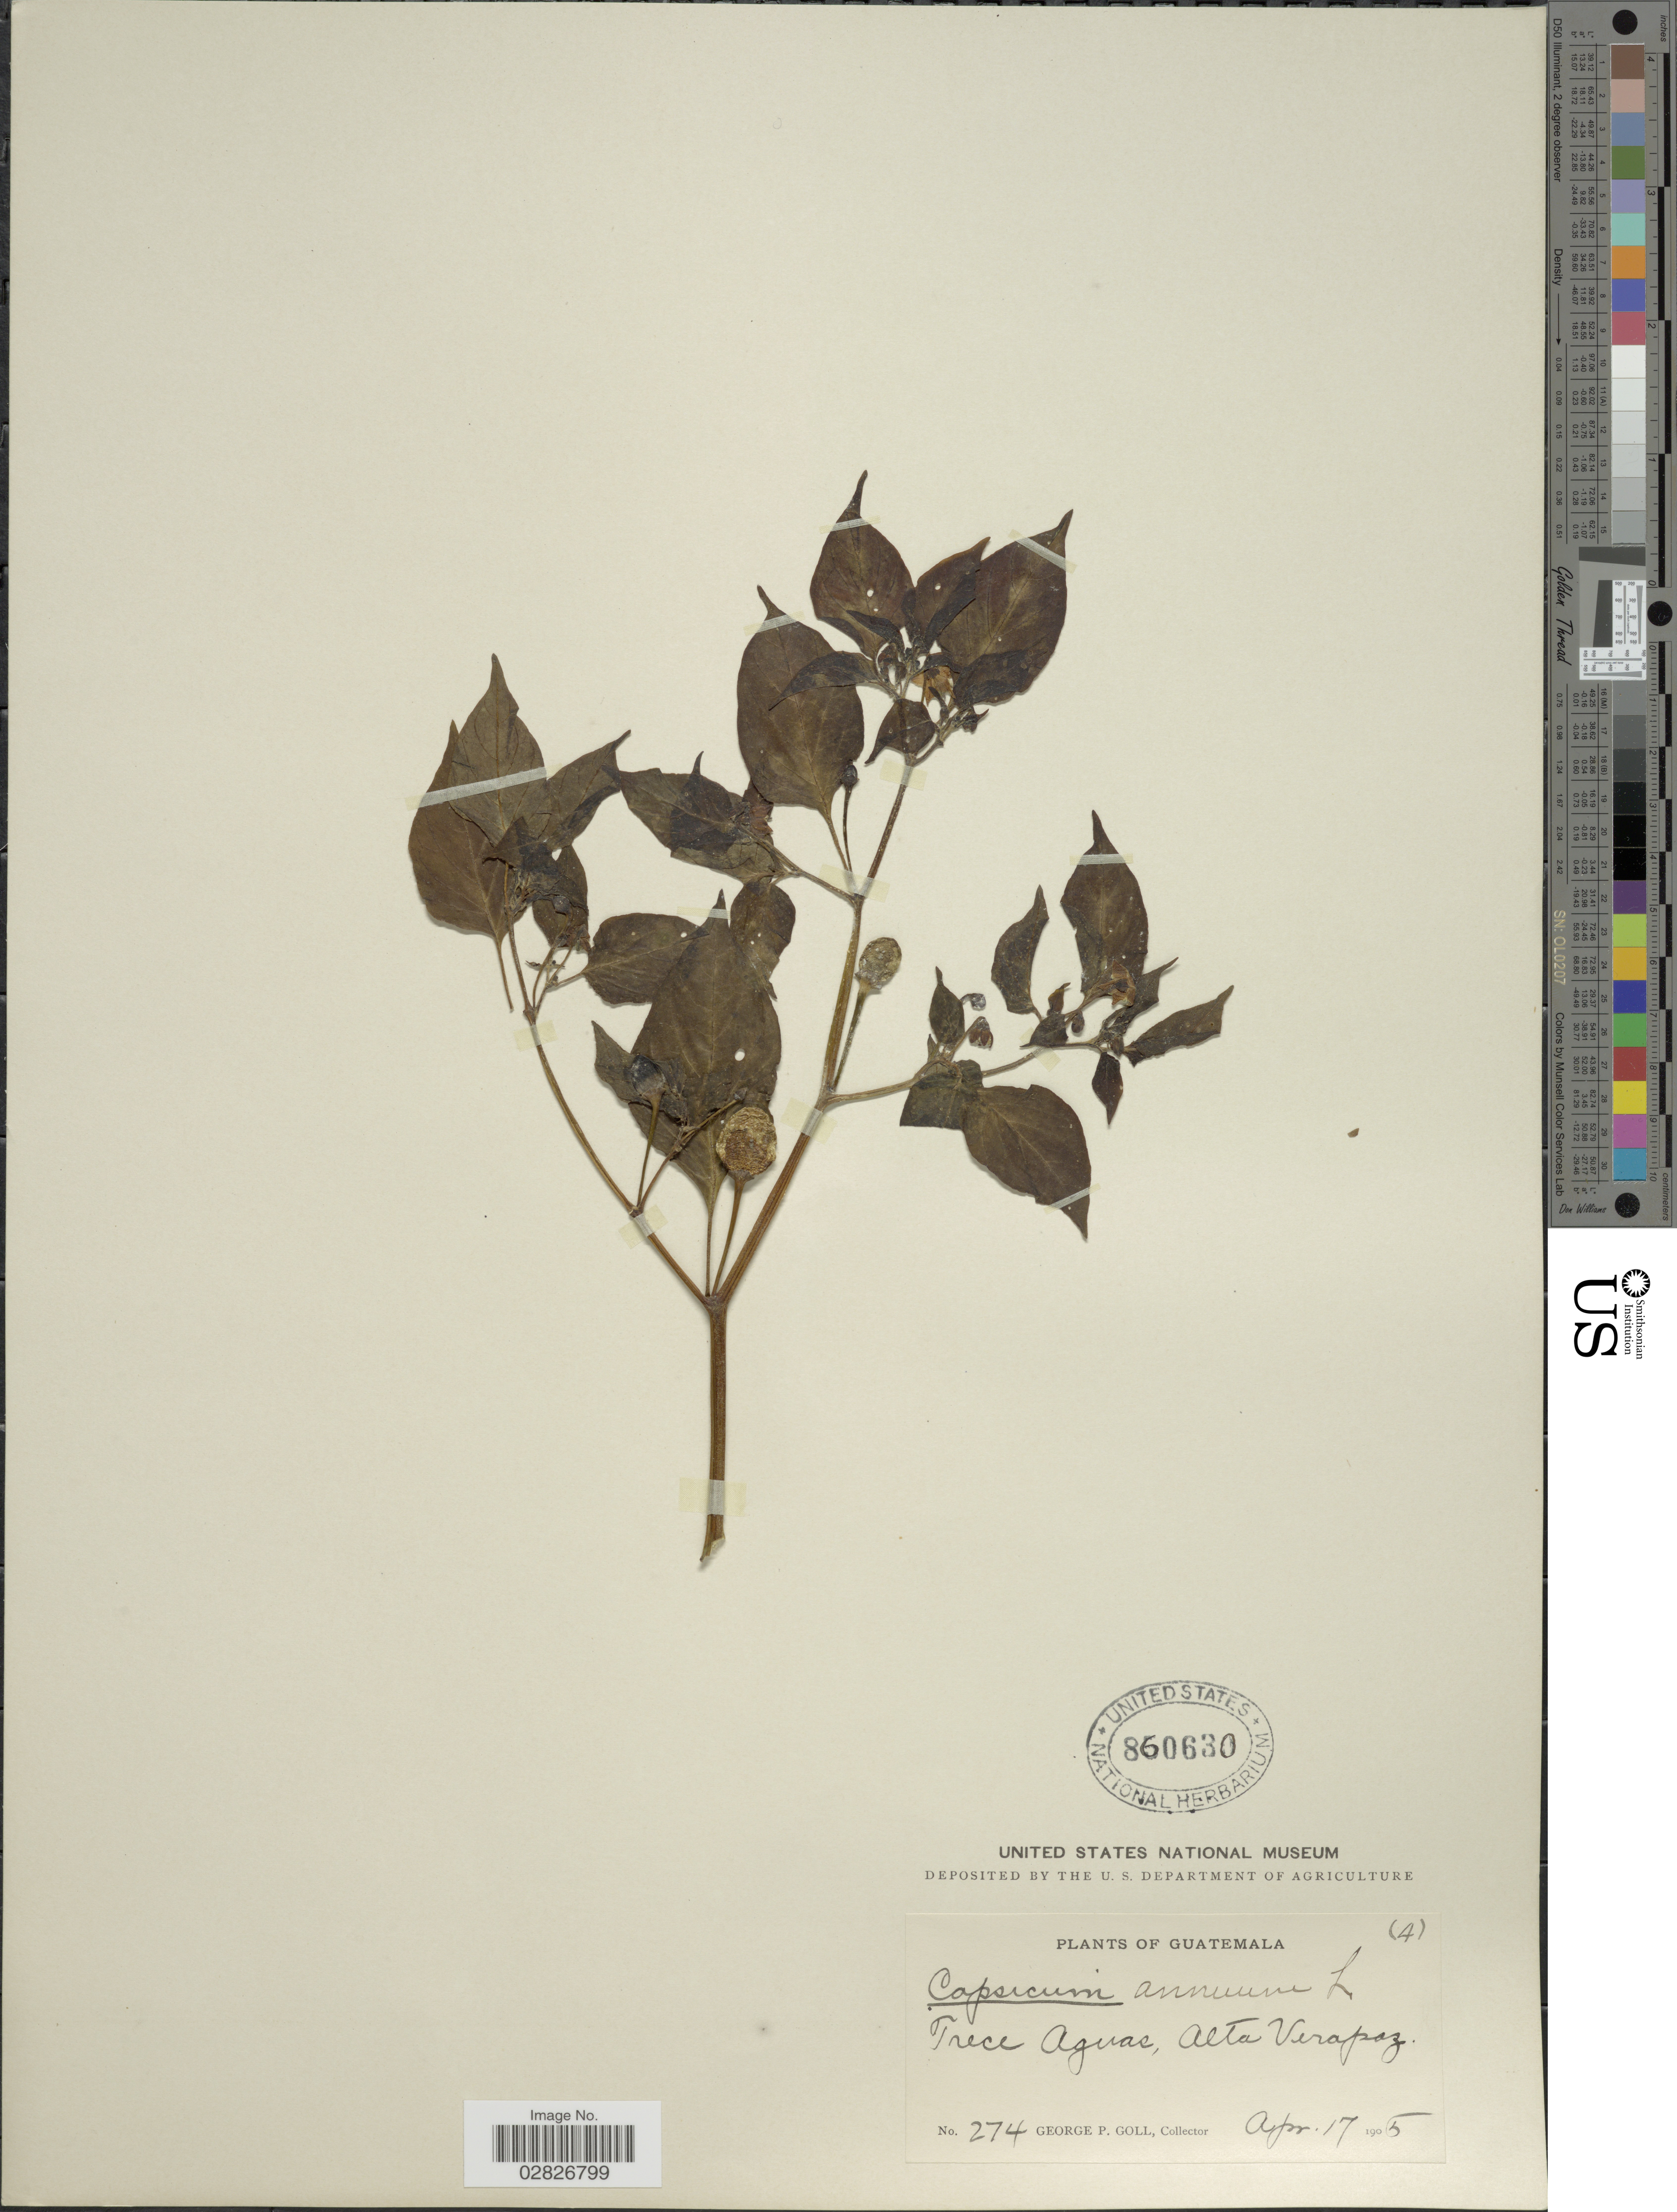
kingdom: Plantae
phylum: Tracheophyta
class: Magnoliopsida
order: Solanales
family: Solanaceae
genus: Capsicum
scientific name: Capsicum annuum 'Habanero'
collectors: G. P. Goll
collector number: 274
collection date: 1905-04-17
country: Guatemala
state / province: Alta Verapaz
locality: Trece Aguas.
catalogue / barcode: US 860630